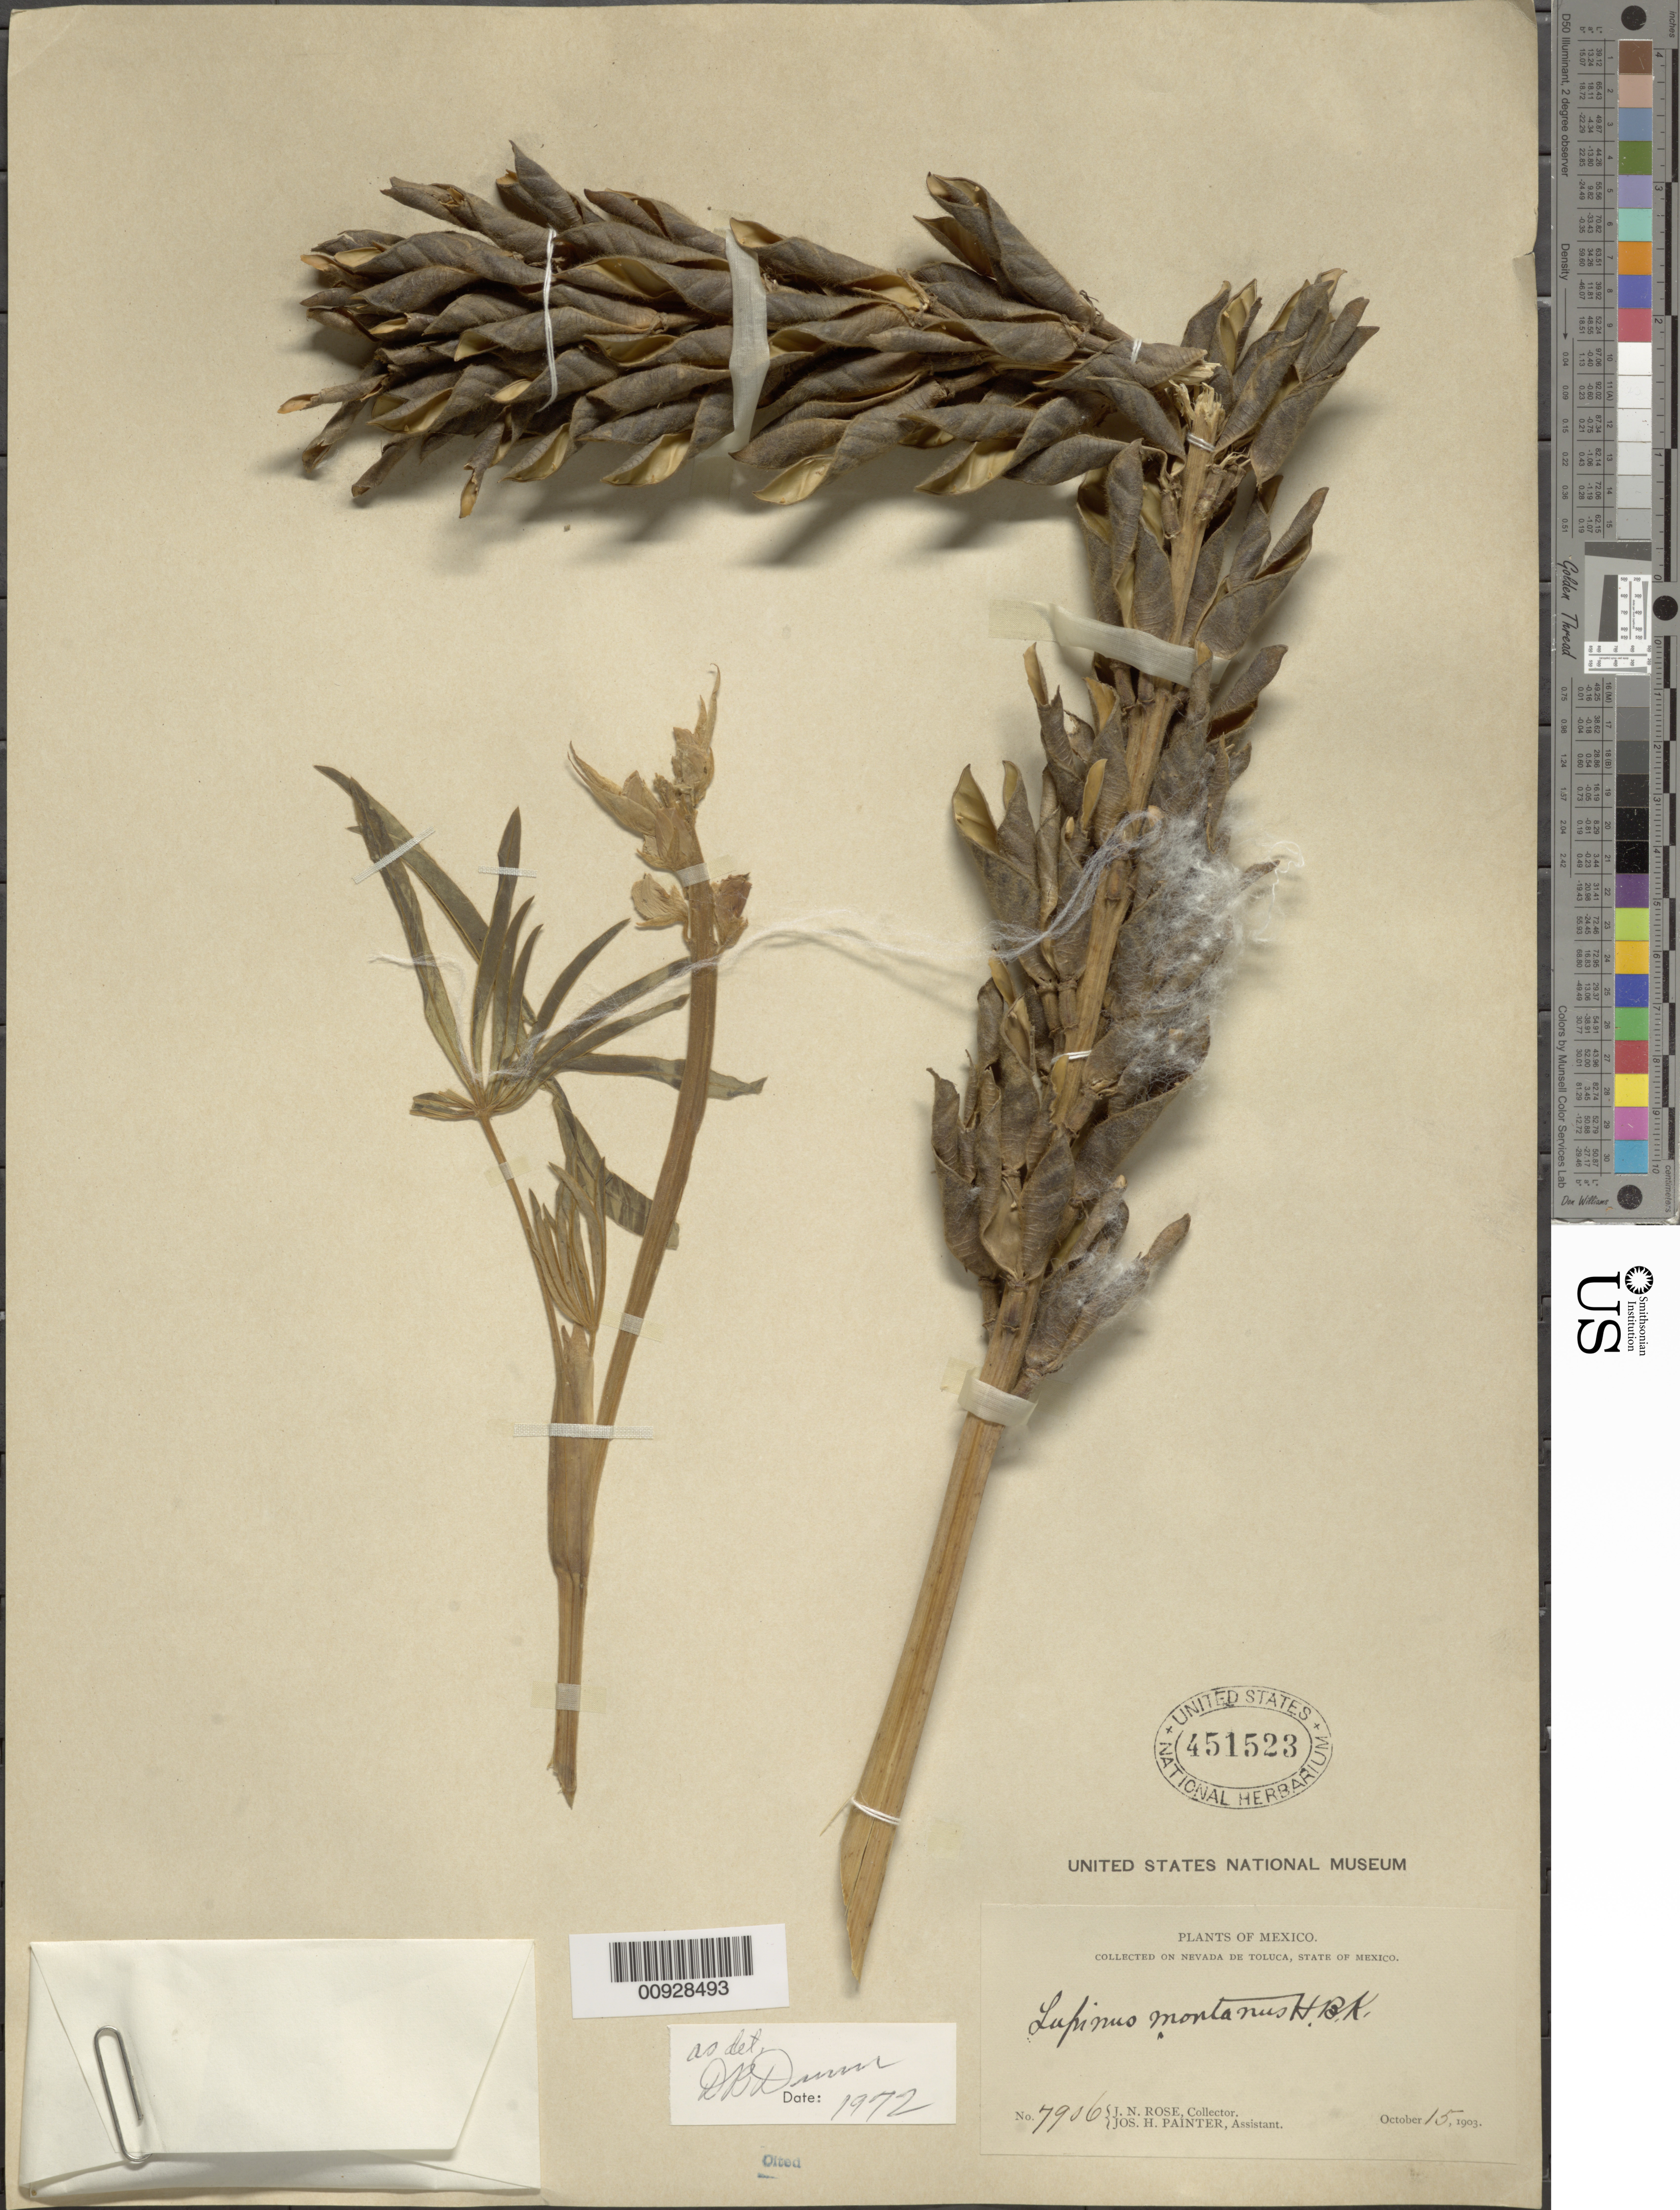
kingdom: Plantae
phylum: Tracheophyta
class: Magnoliopsida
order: Fabales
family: Fabaceae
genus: Lupinus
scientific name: Lupinus montanus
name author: Kunth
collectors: J. N. Rose & J. H. Painter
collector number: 7906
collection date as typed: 15 Oct 1903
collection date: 1903-10-15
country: Mexico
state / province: México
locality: Nevada [sic] de Toluca, State of Mexico.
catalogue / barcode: US 451523